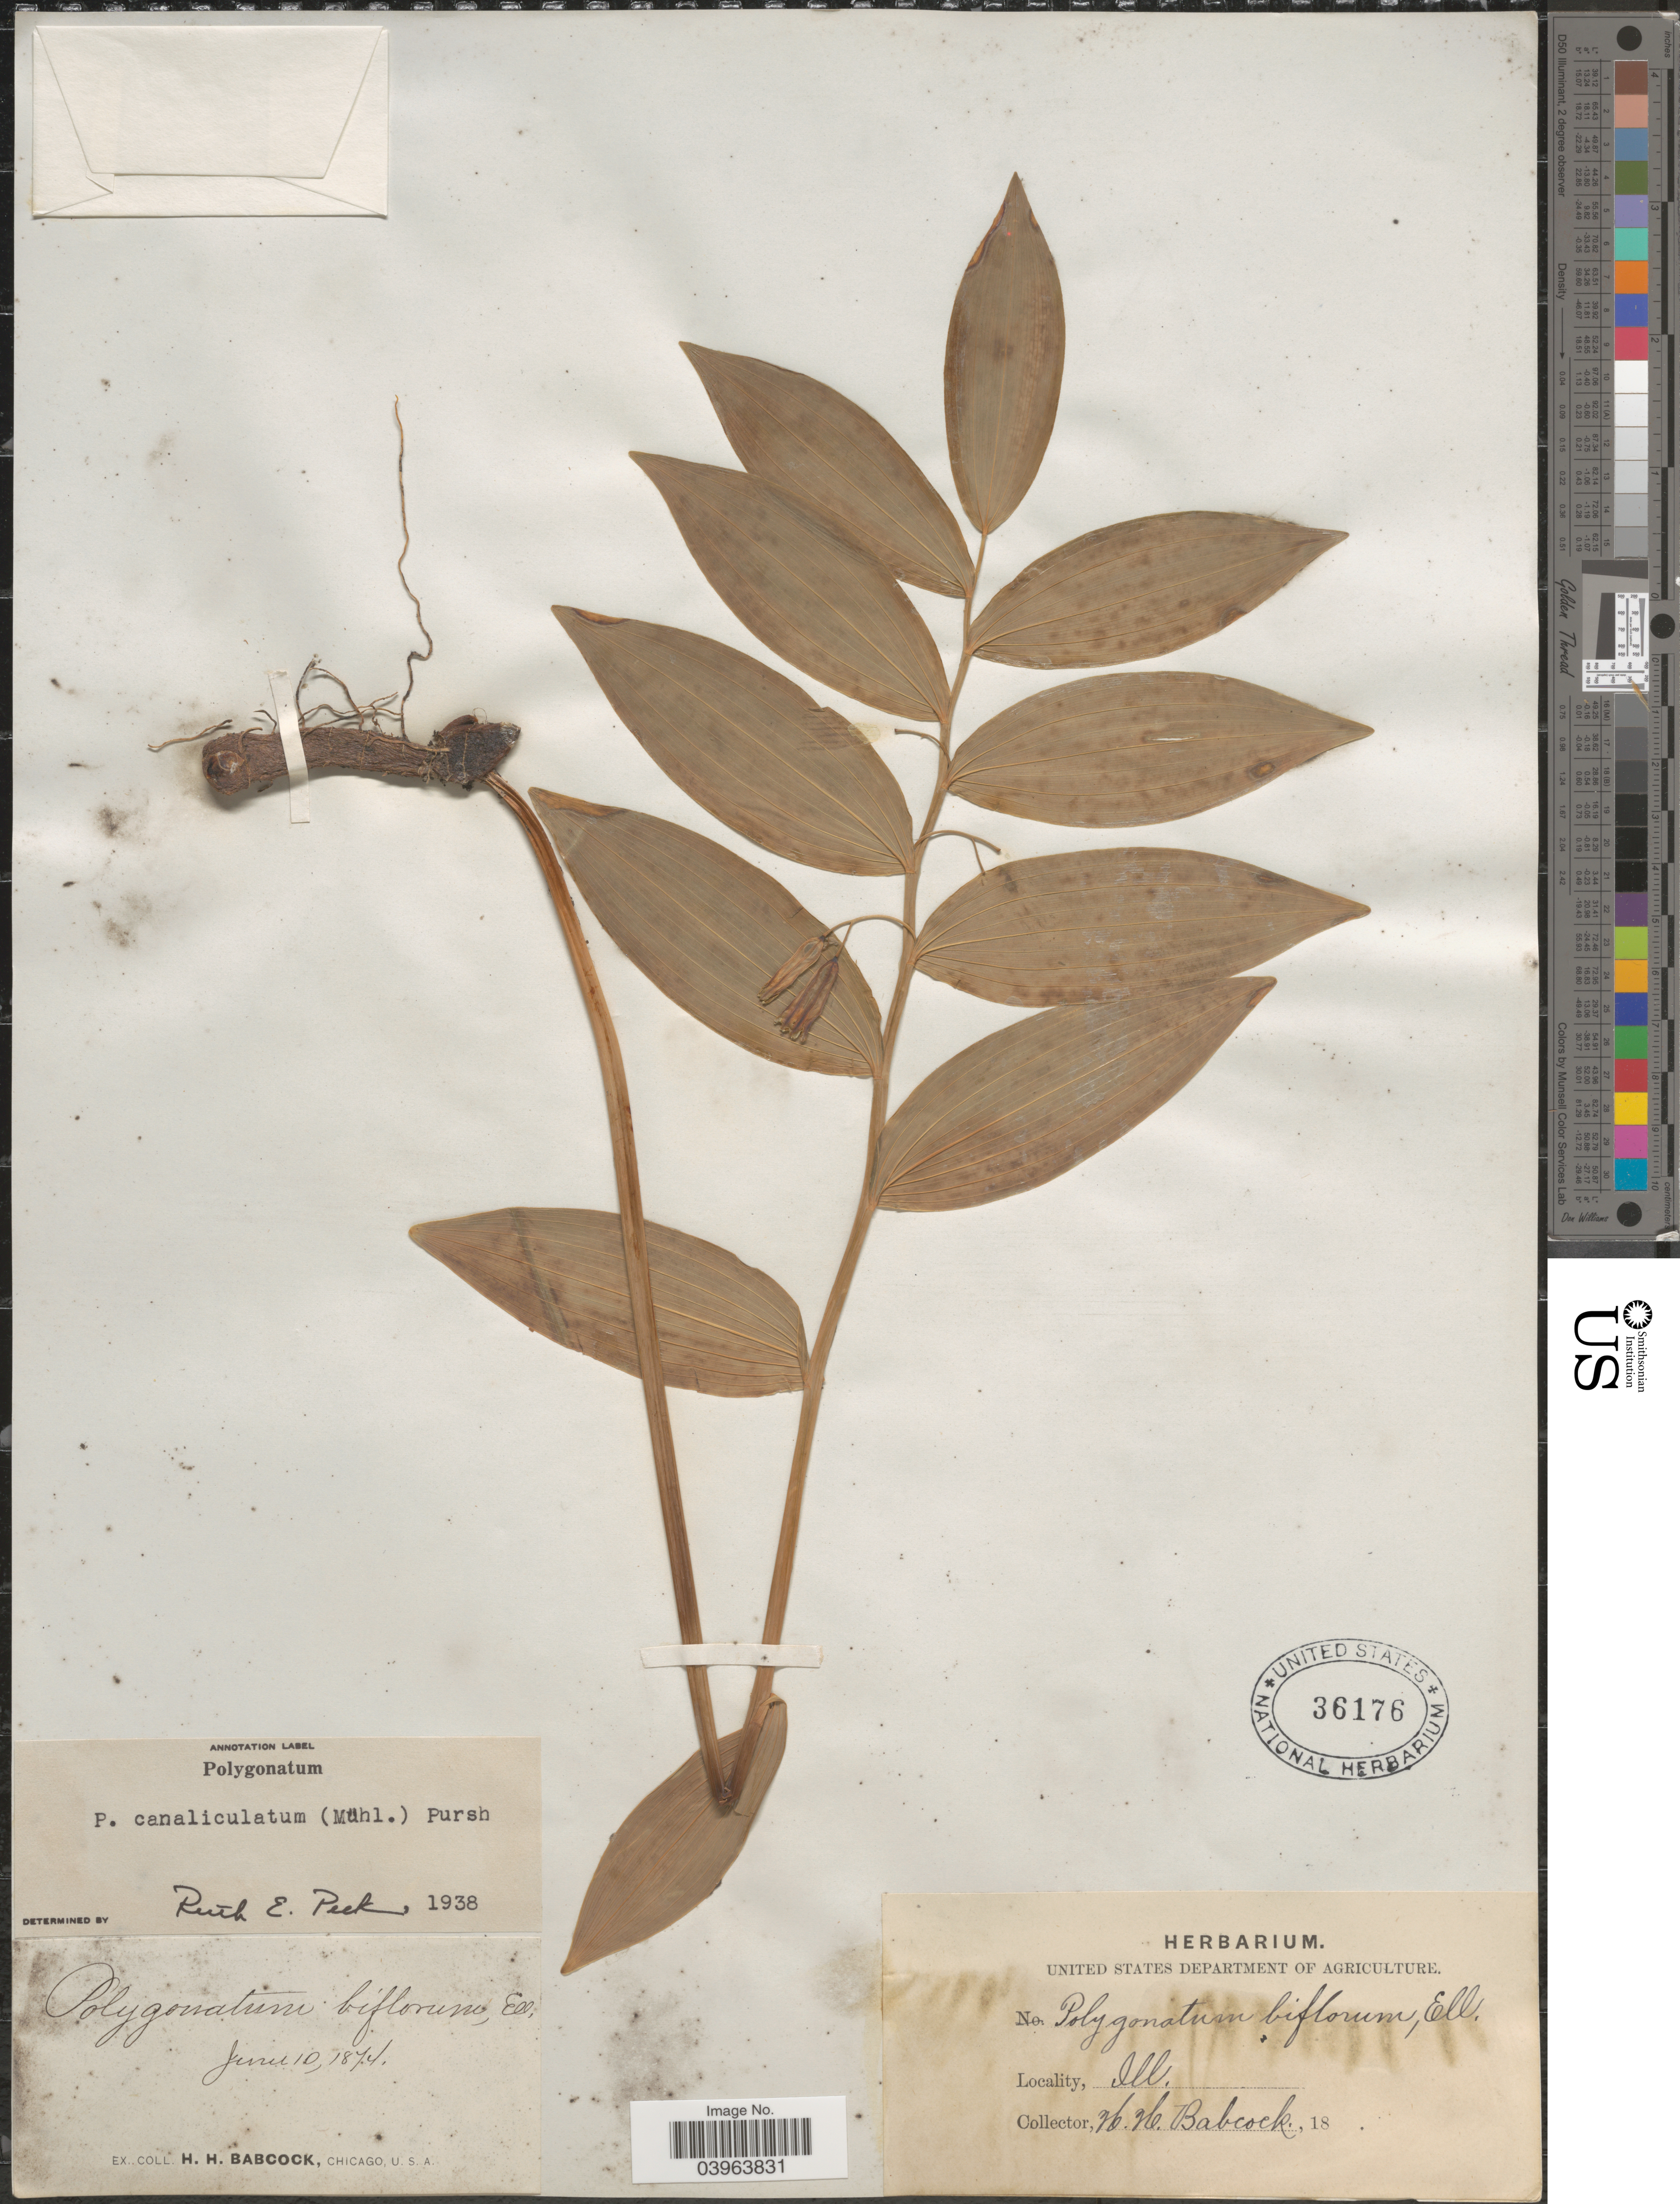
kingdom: Plantae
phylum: Tracheophyta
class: Liliopsida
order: Asparagales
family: Asparagaceae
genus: Polygonatum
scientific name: Polygonatum commutatum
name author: (Schult. f.) A. Dietr.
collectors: H. Babcock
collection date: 1874-06-10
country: United States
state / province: Illinois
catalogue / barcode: US 36176